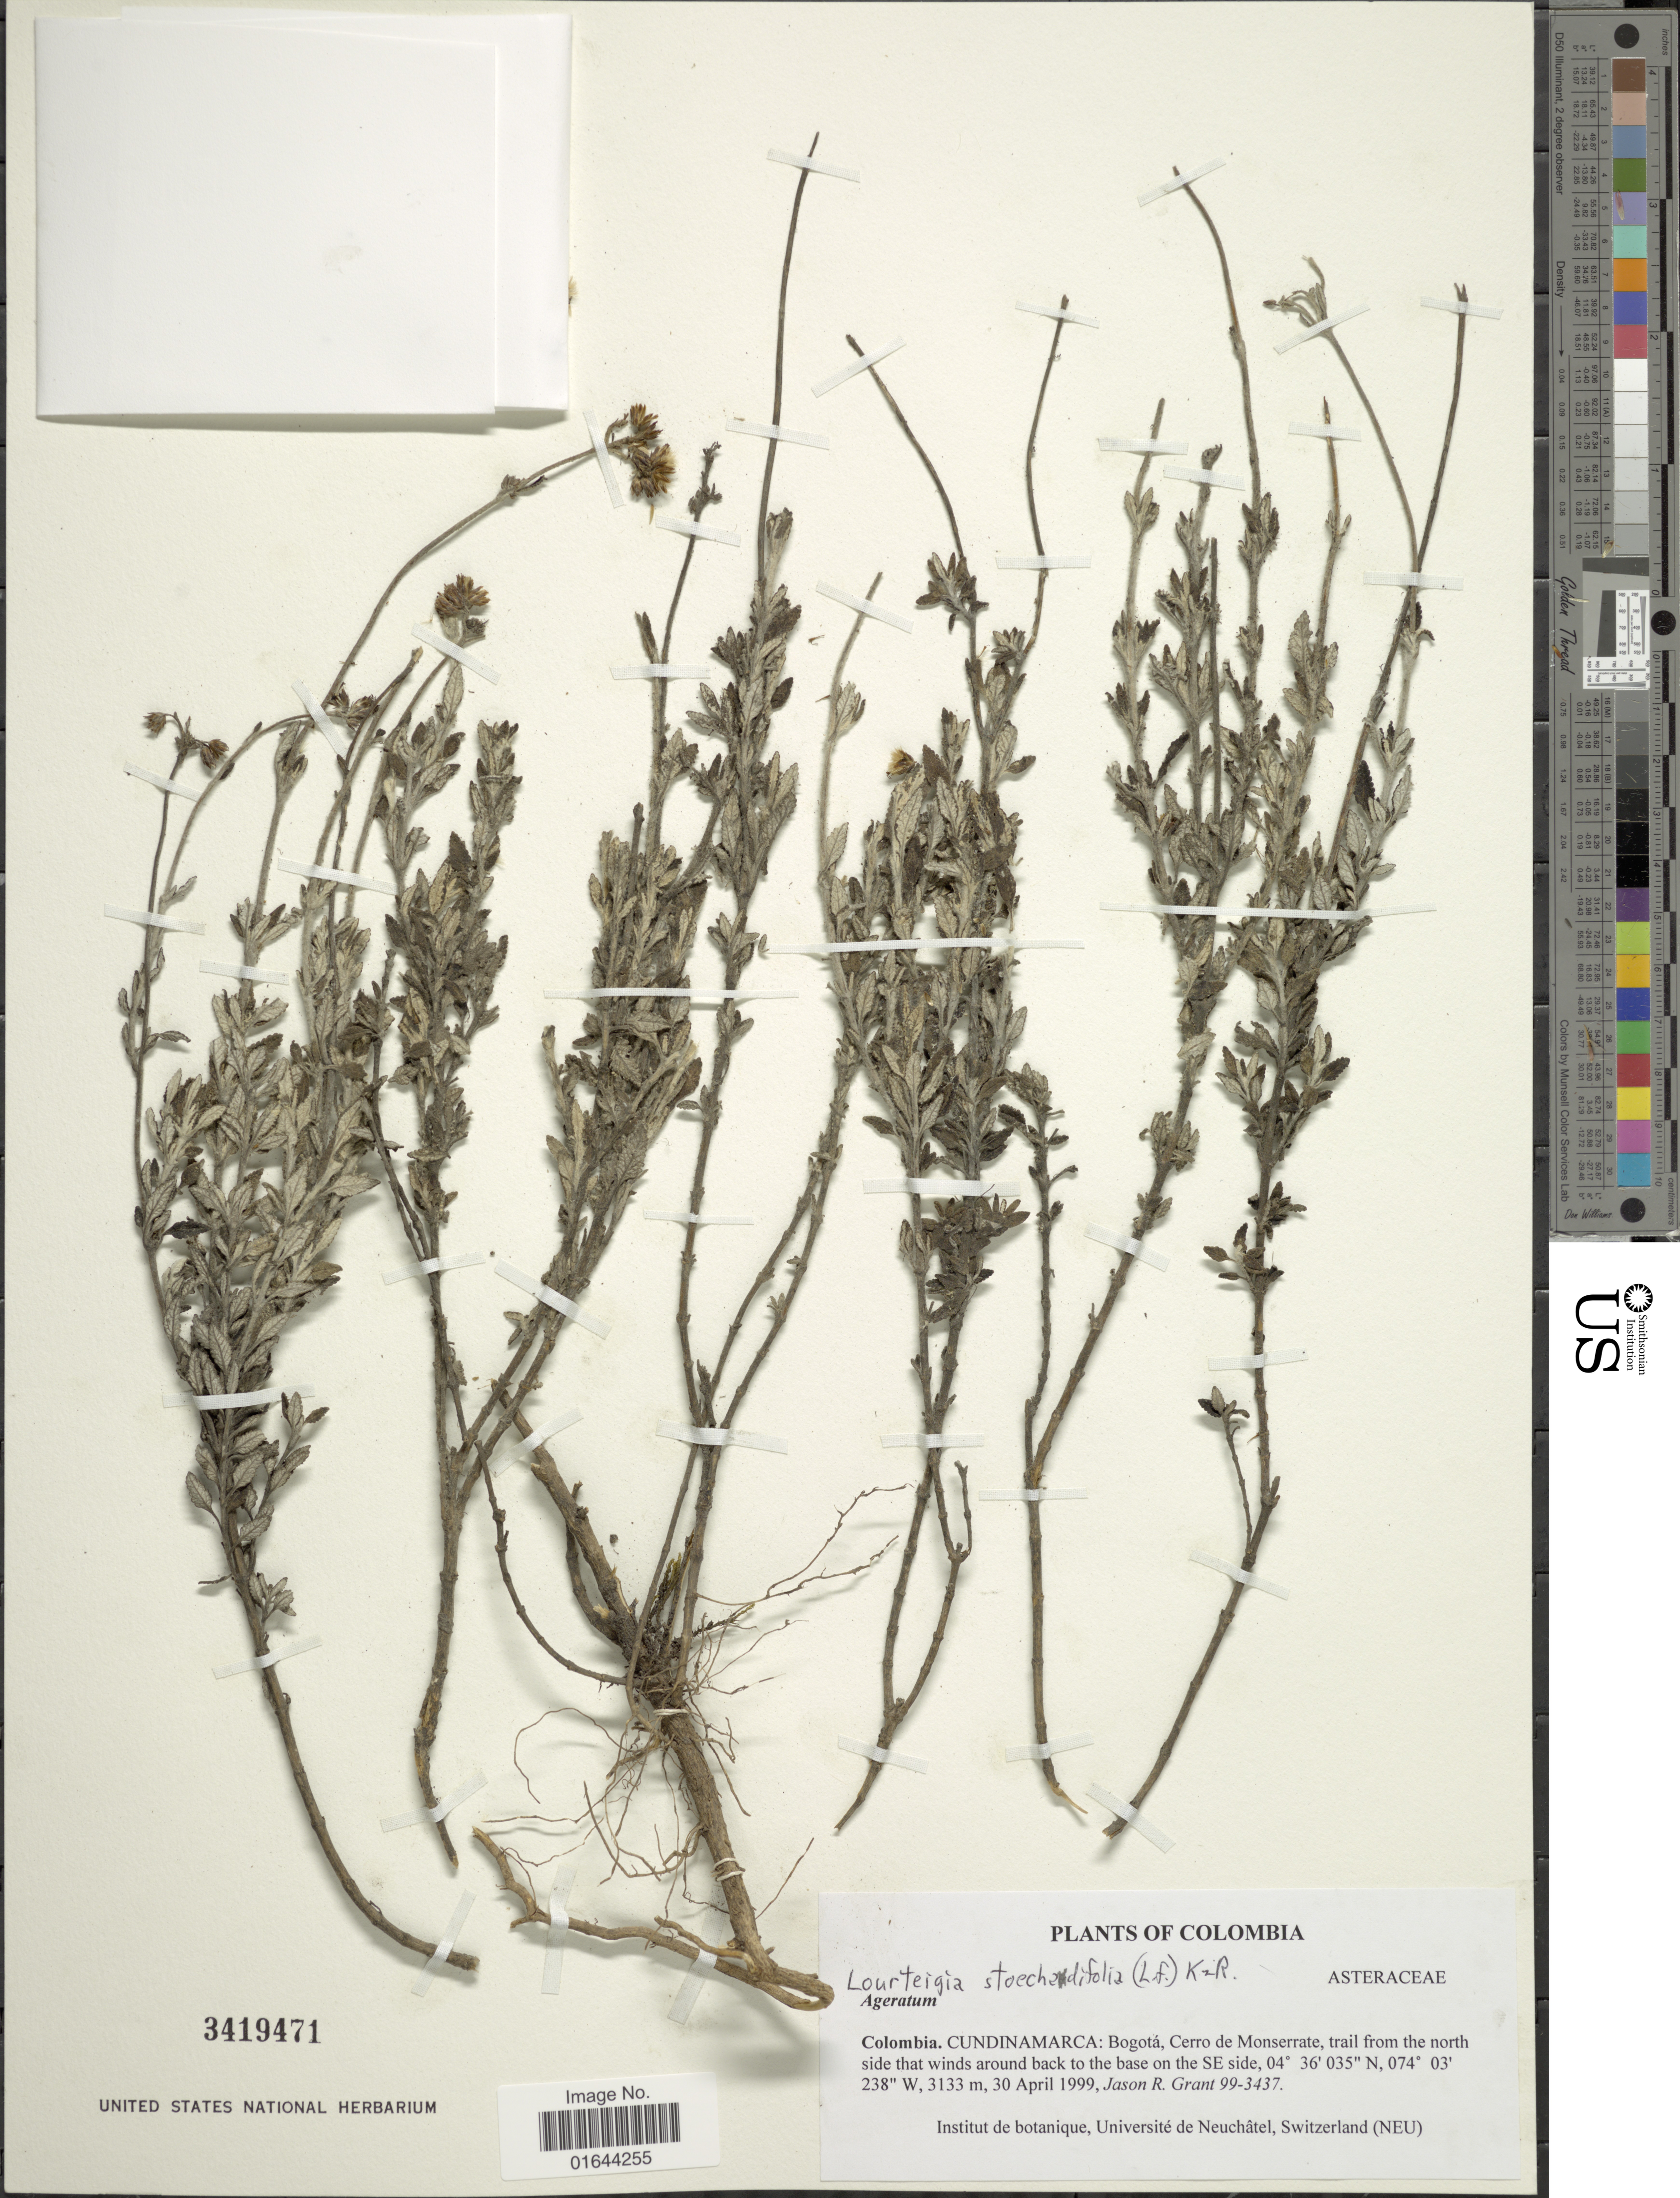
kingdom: Plantae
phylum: Tracheophyta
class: Magnoliopsida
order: Asterales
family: Asteraceae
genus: Lourteigia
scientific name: Lourteigia stoechadifolia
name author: (L. f.) R.M. King & H. Rob.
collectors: J. R. Grant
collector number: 99-3437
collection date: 1999-04-30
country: Colombia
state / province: Cundinamarca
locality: Columbia. Cundinamarca: Bogota, Cerro de Monserrate, trail from the north side that winds around back to the base on the SE side.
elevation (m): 3133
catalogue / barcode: US 3419471